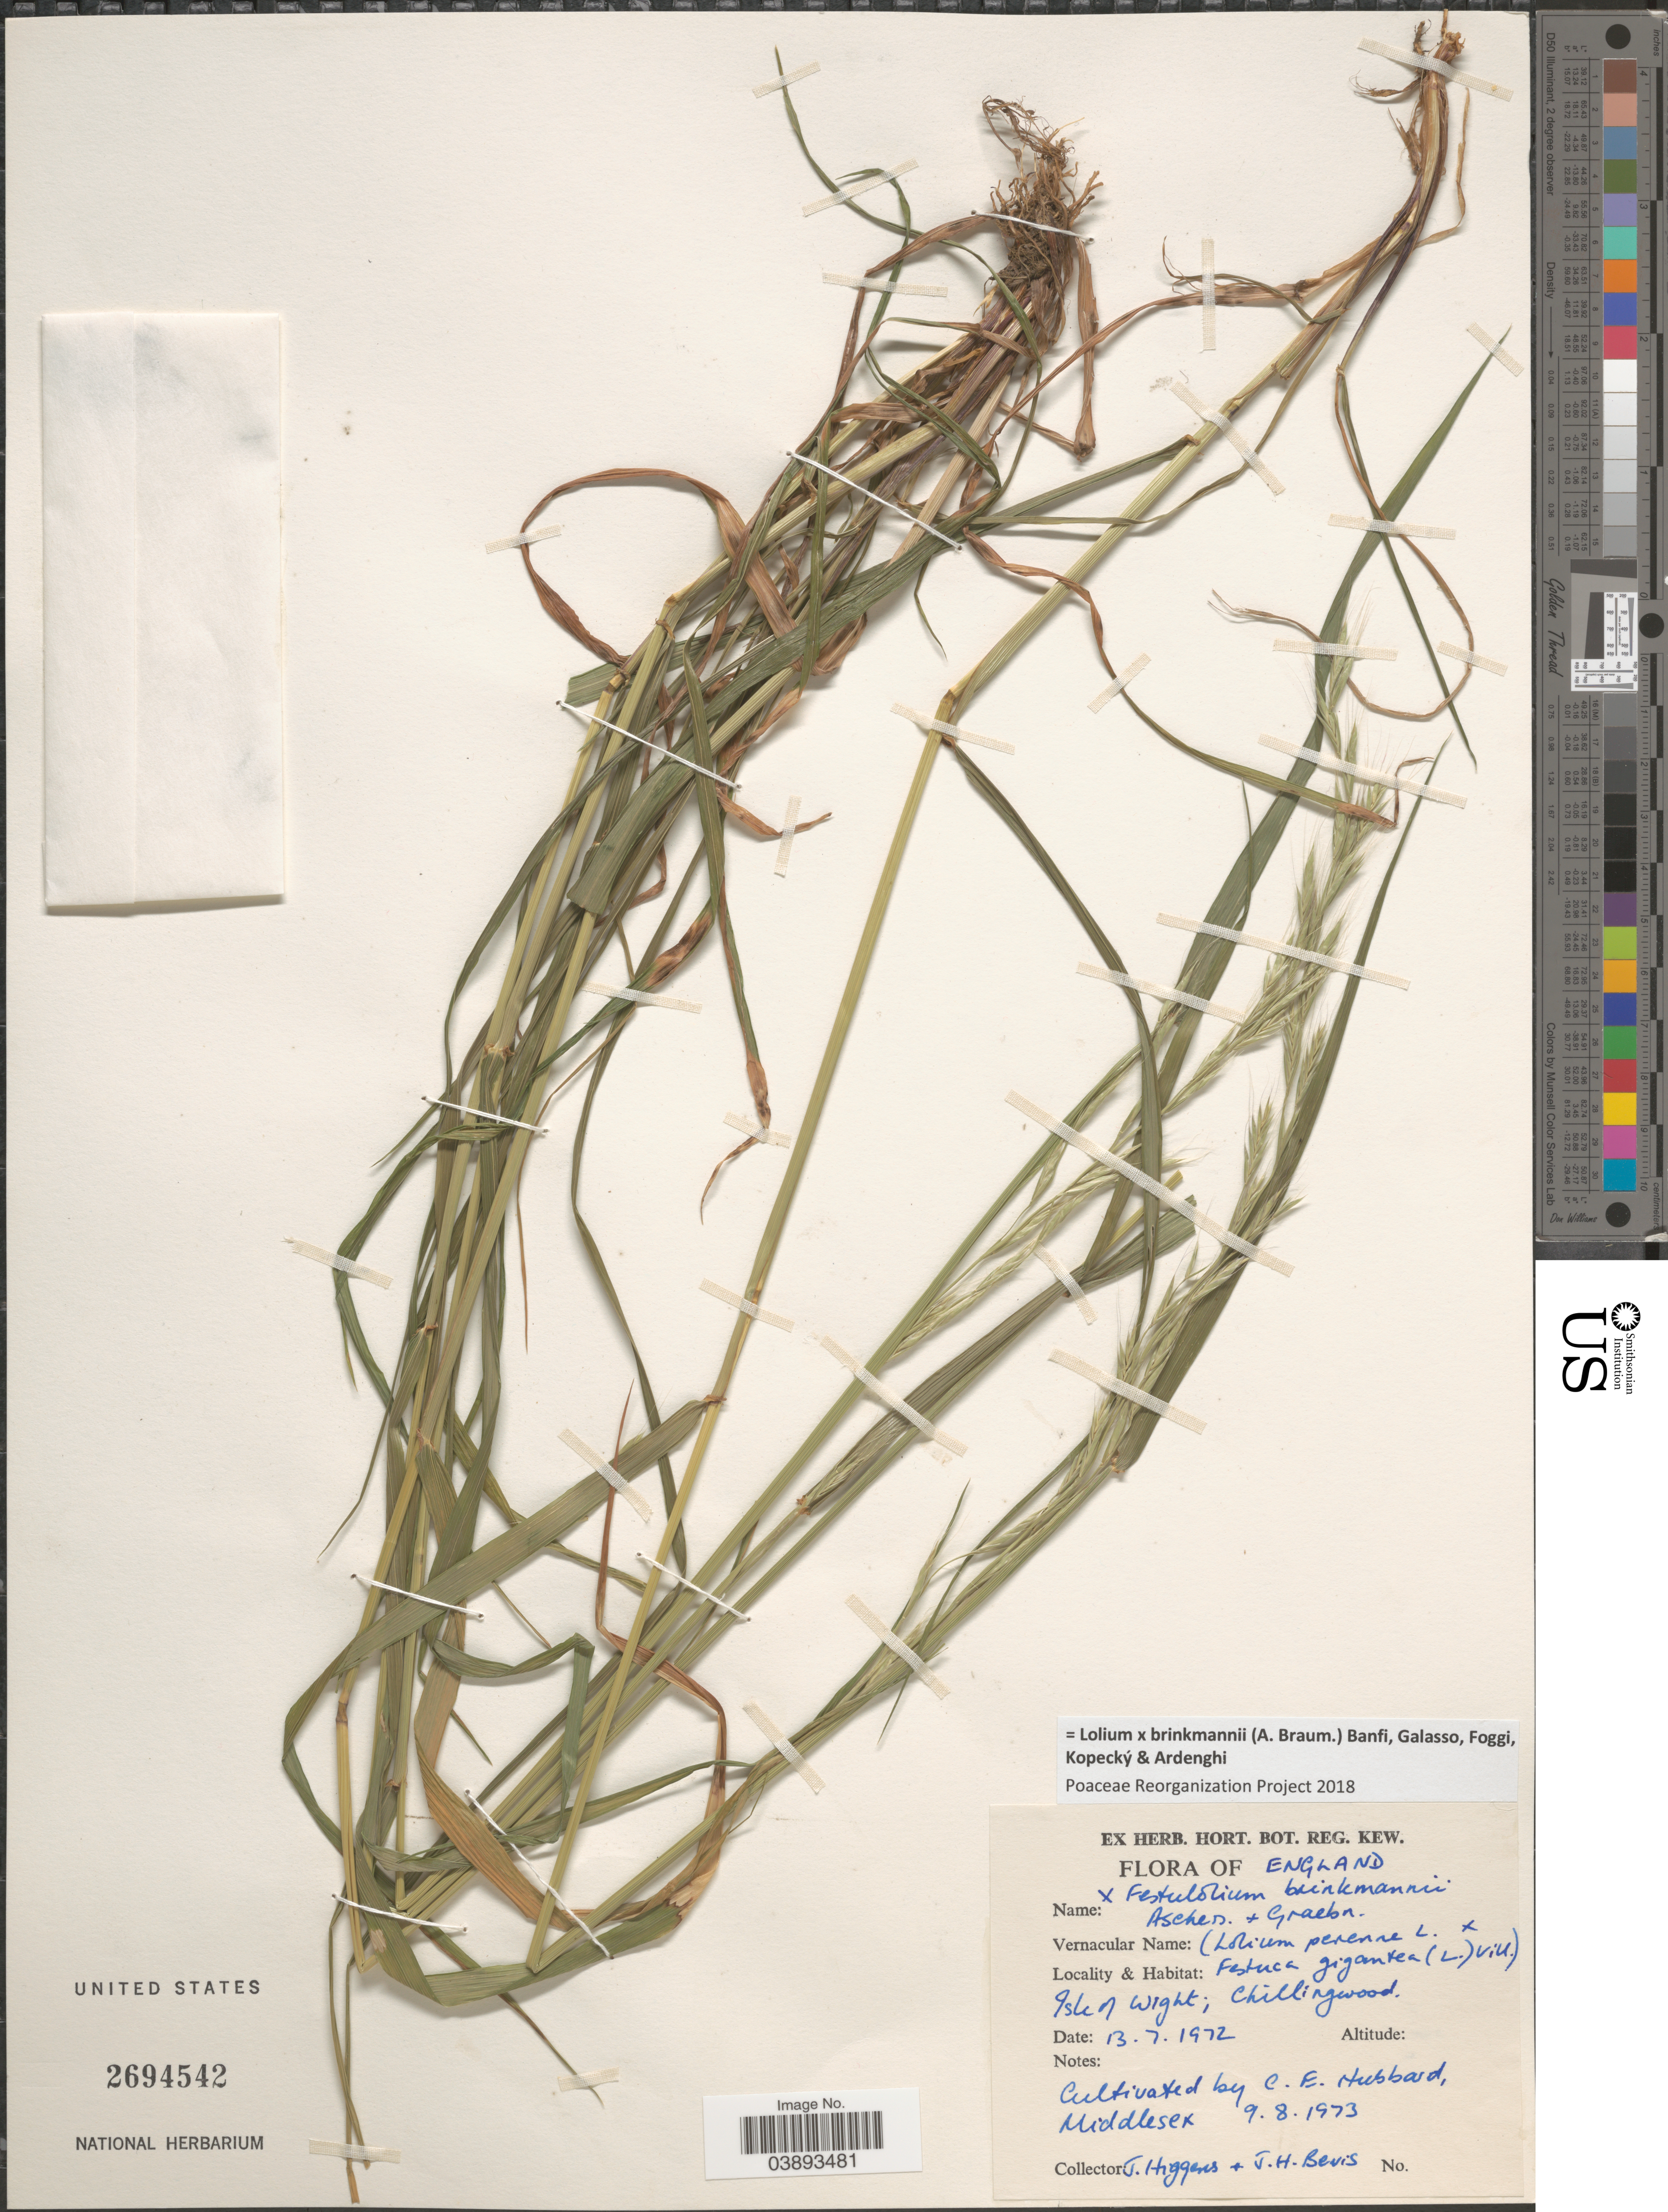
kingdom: Plantae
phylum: Tracheophyta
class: Liliopsida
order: Poales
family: Poaceae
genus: Lolium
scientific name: Lolium x brinkmannii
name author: (A. Braun) Banfi et al.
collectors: C. E. Hubbard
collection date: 1973-08-09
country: United Kingdom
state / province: England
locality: Isle of Wight; Chillingwood. [unsure placement] Middlesex.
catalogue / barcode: US 2694542